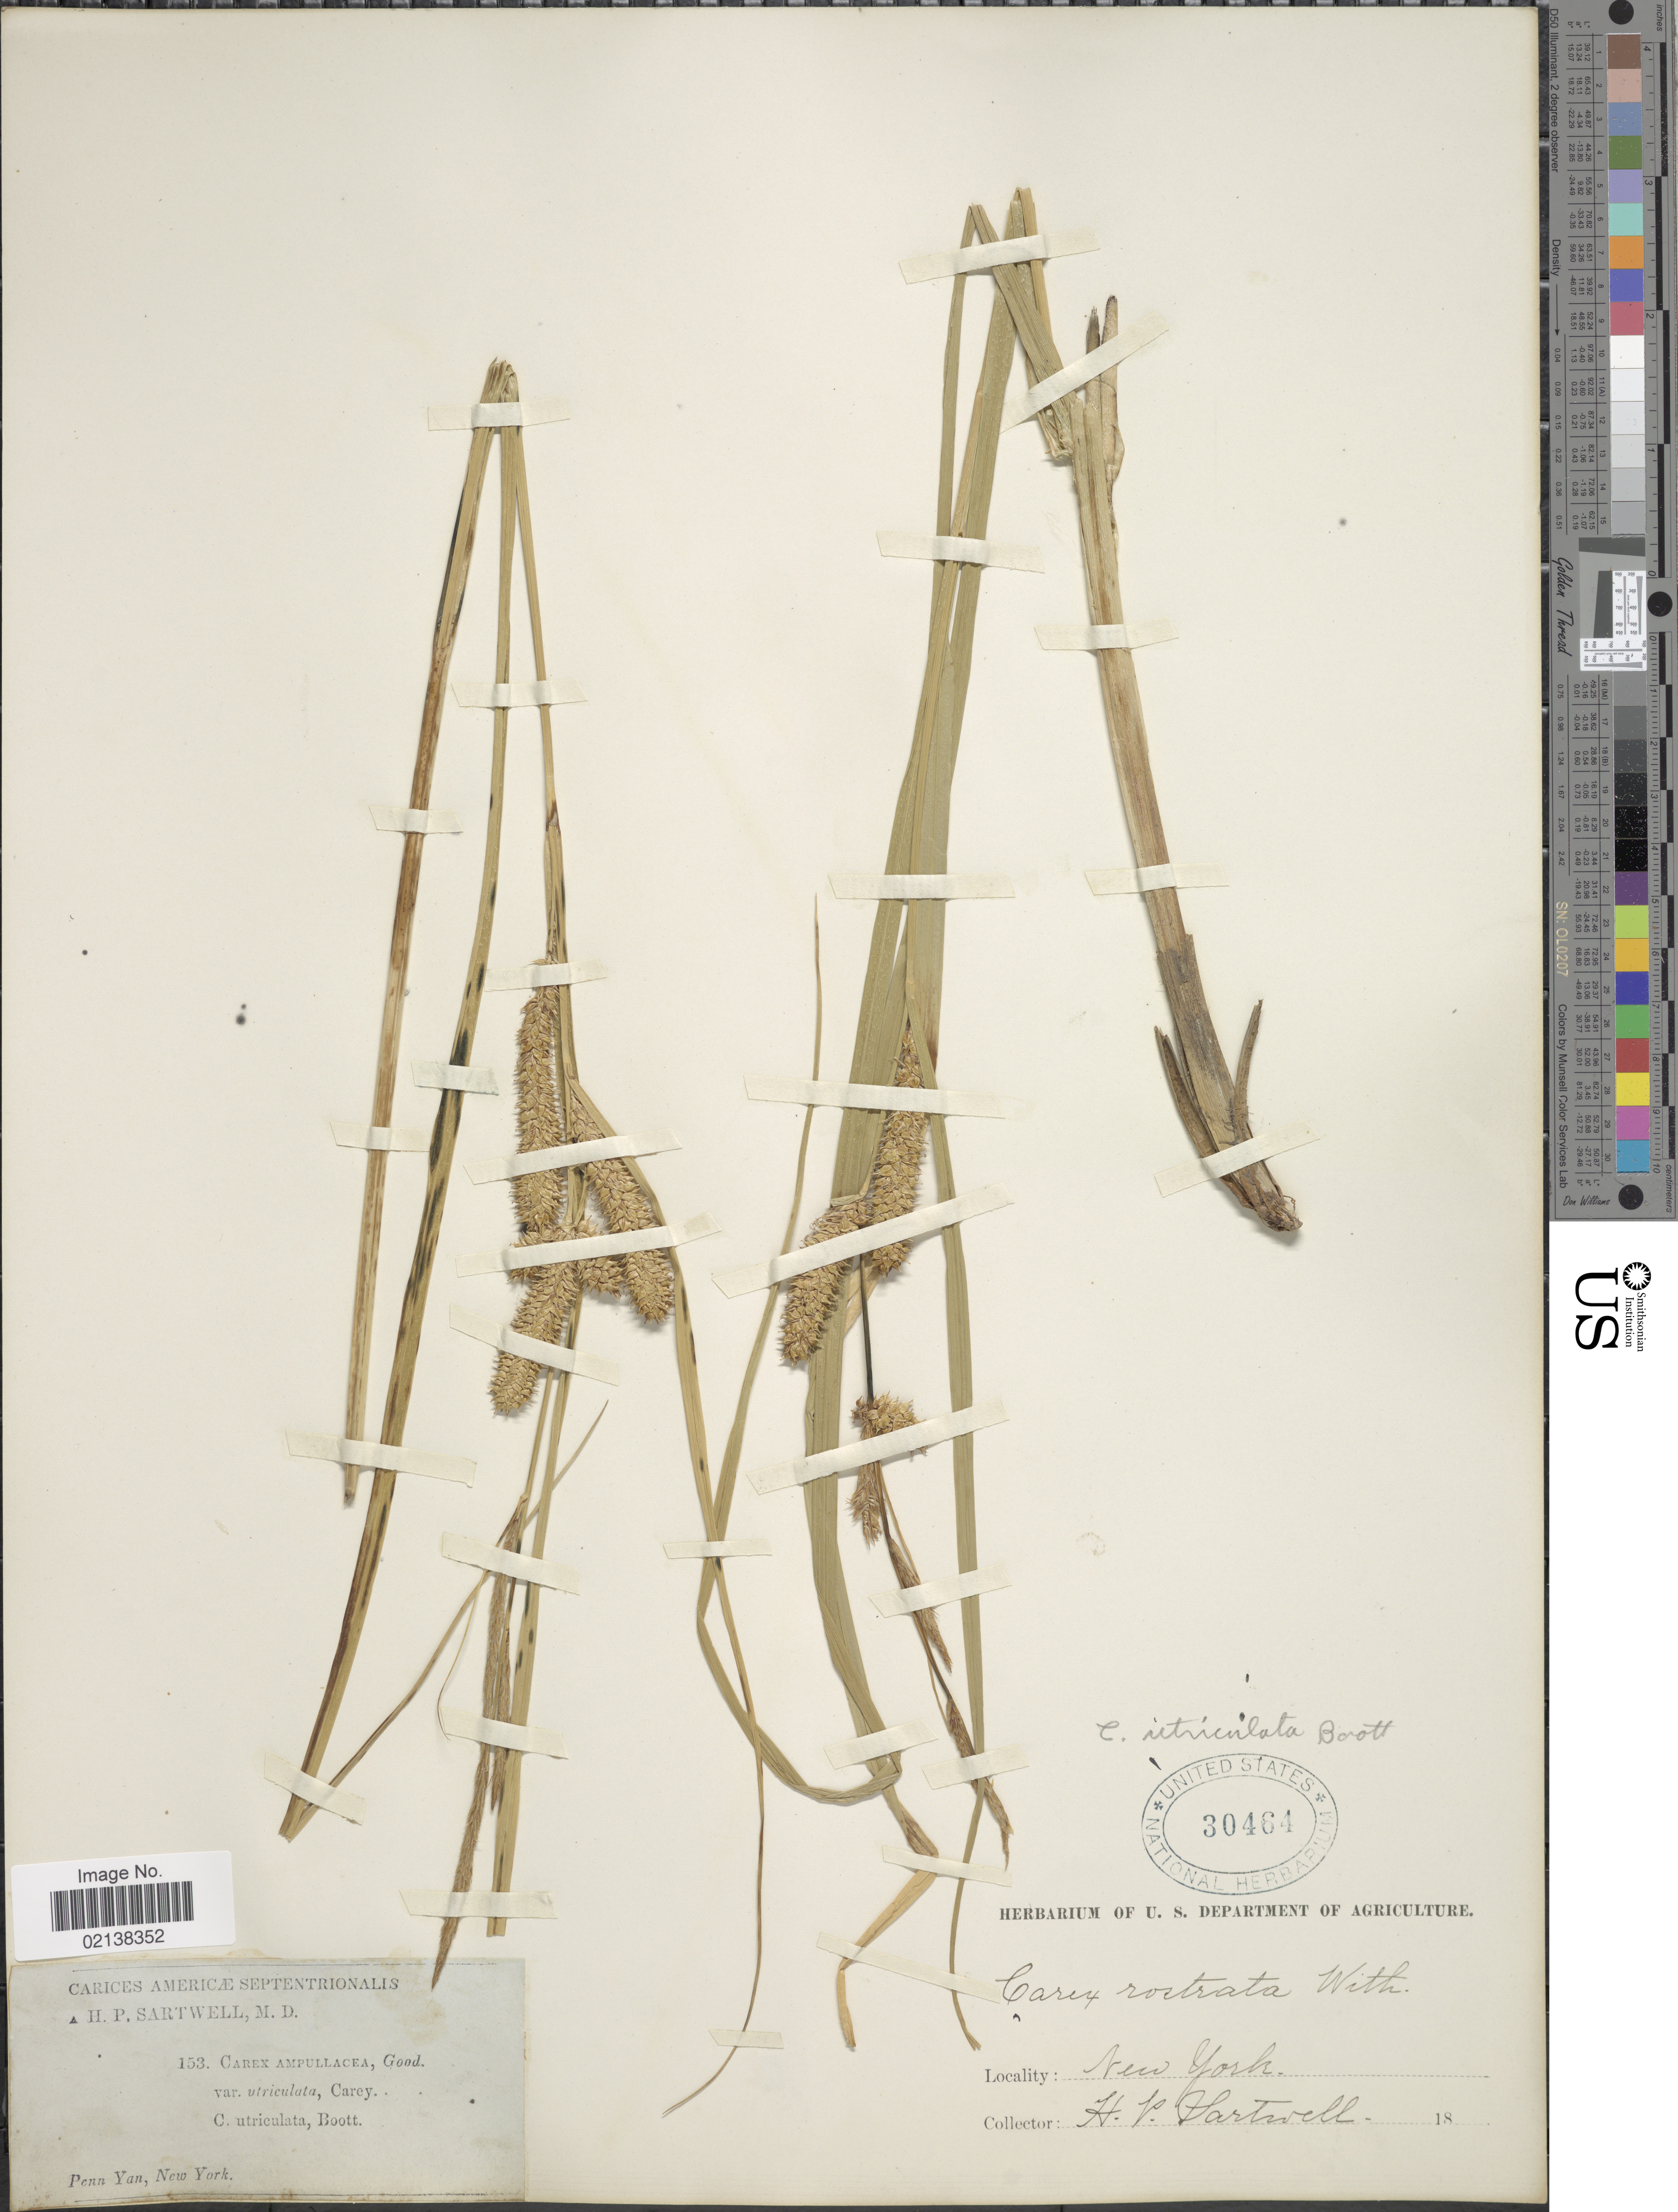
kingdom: Plantae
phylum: Tracheophyta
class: Liliopsida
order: Poales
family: Cyperaceae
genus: Carex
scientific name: Carex utriculata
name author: Boott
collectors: H. P. Sartwell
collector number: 153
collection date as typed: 18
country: United States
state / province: New York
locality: Carices Americae Septentrionales, Penn Yan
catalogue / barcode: US 30464